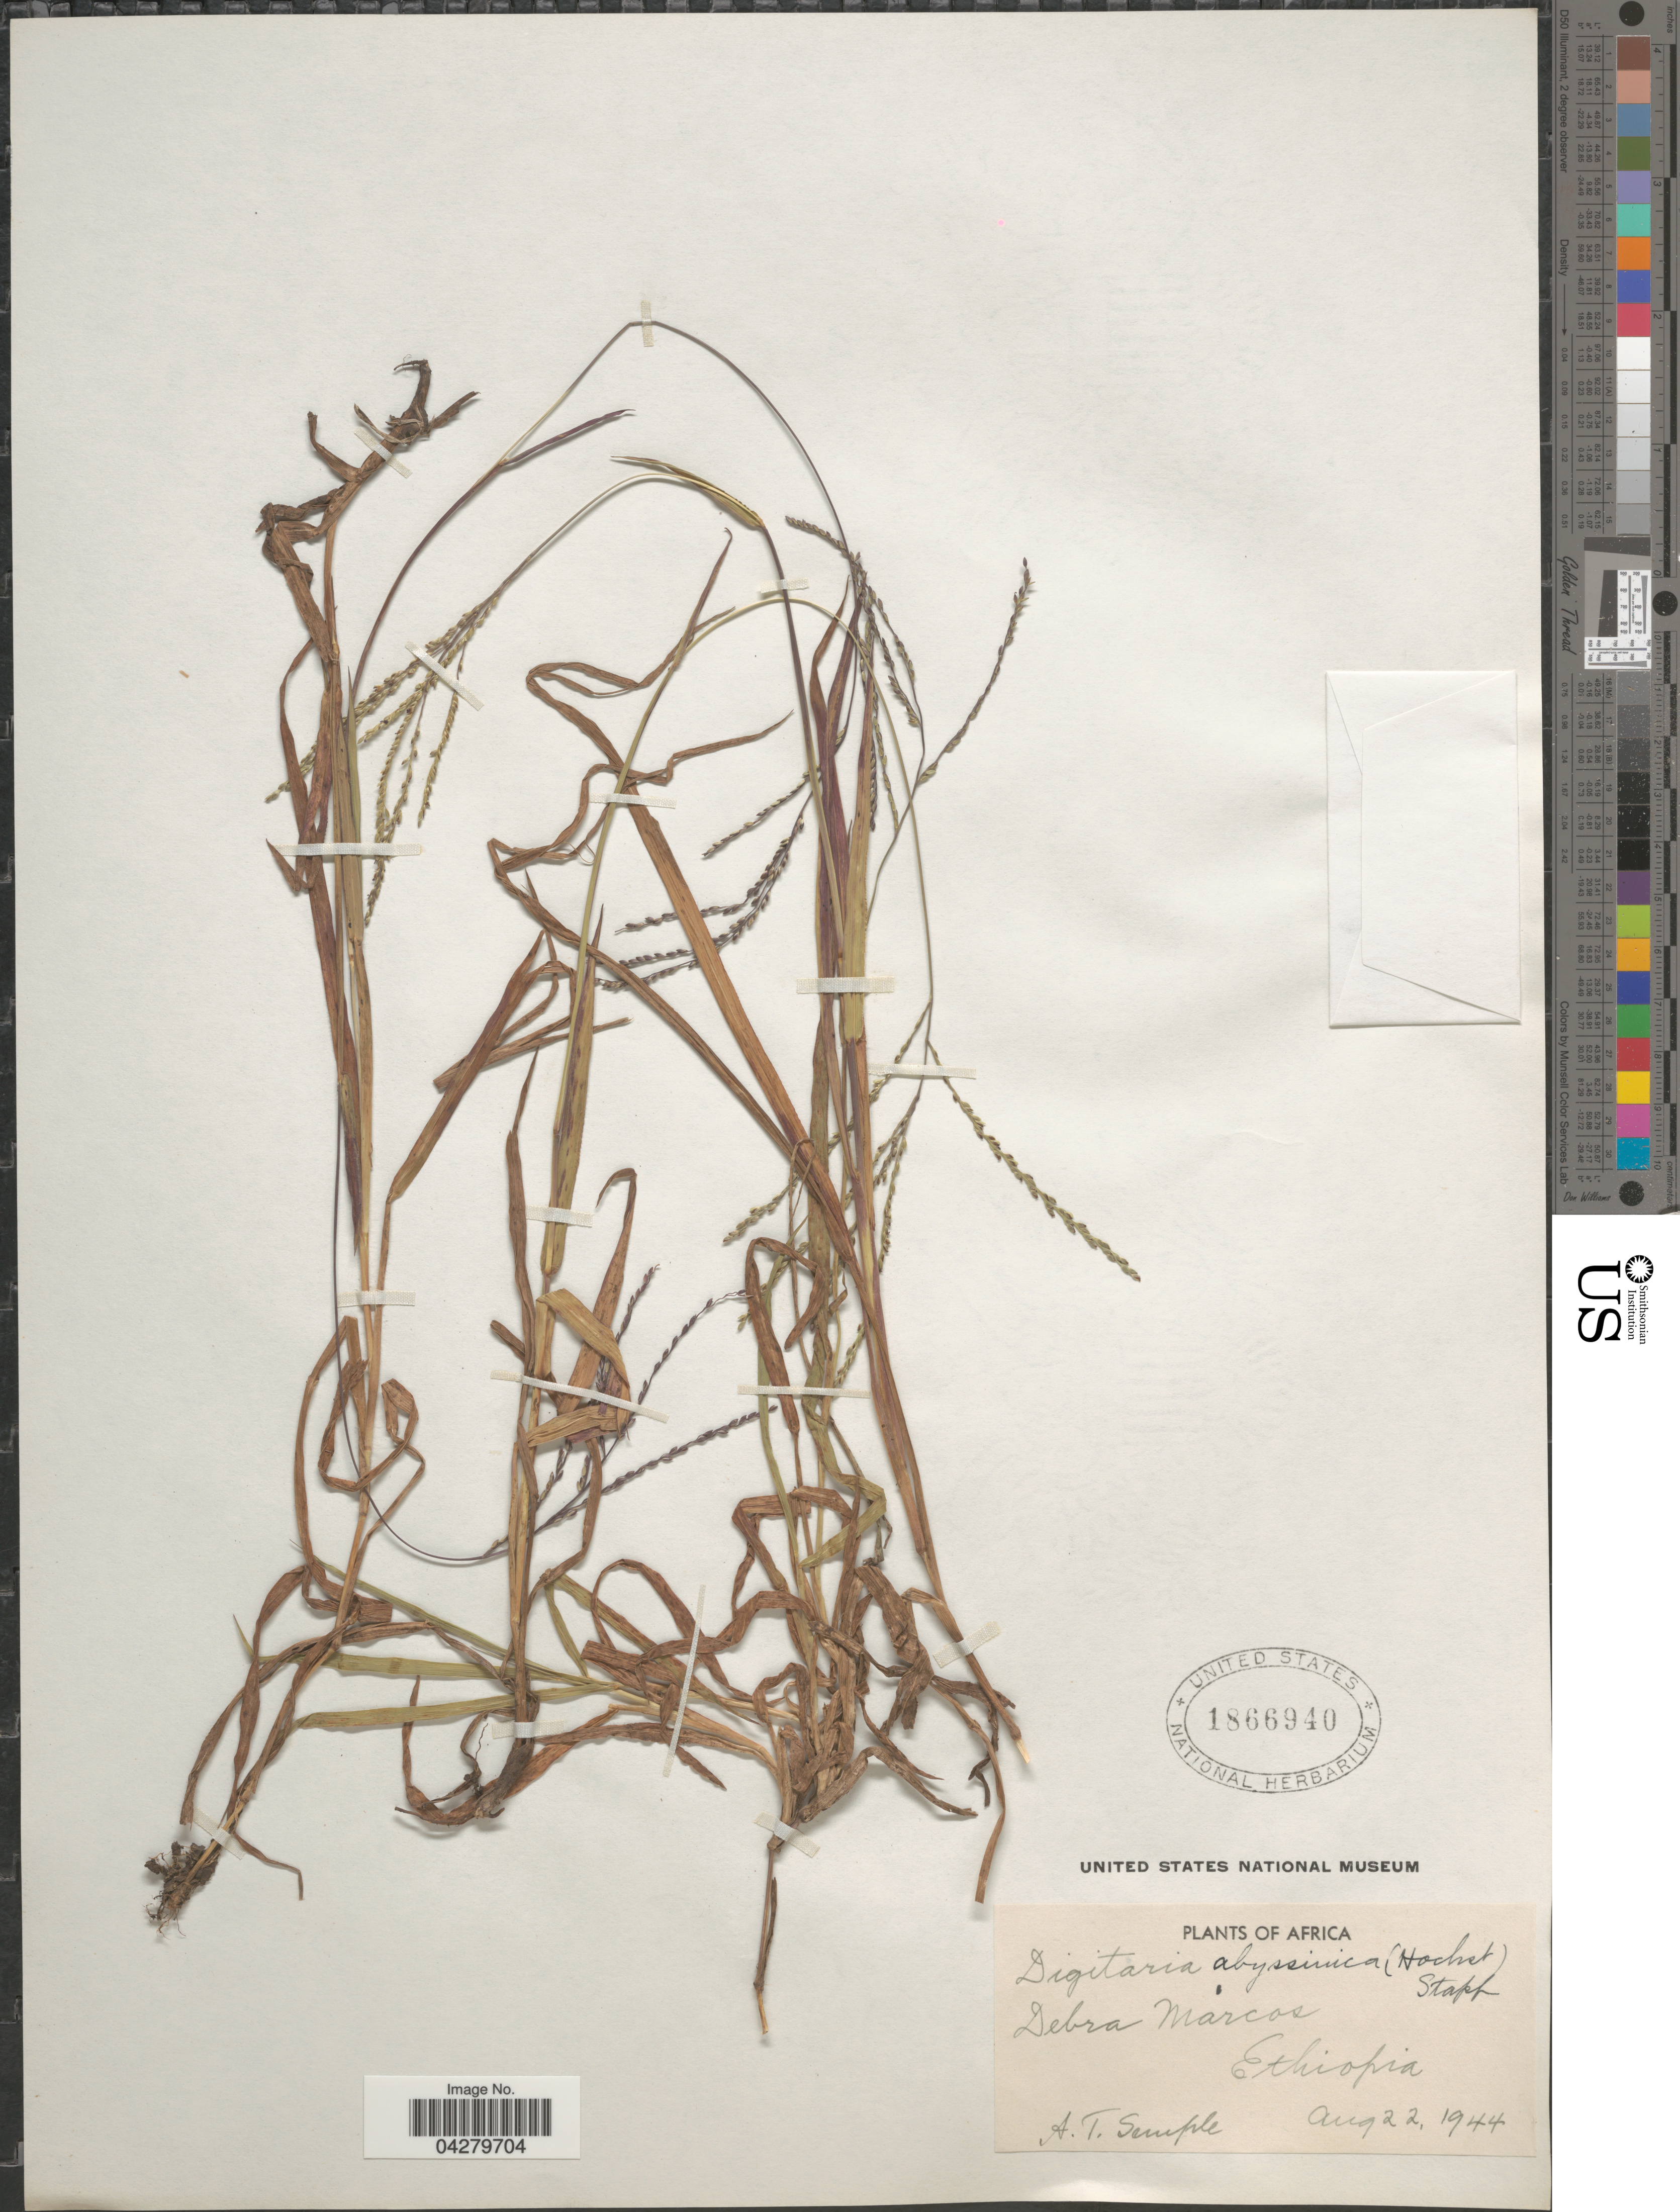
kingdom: Plantae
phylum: Tracheophyta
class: Liliopsida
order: Poales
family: Poaceae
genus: Digitaria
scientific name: Digitaria abyssinica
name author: (Hochst. ex Rich.) Stapf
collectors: A. Semple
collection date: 1944-08-22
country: Ethiopia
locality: Debra Marcos.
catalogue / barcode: US 1866940